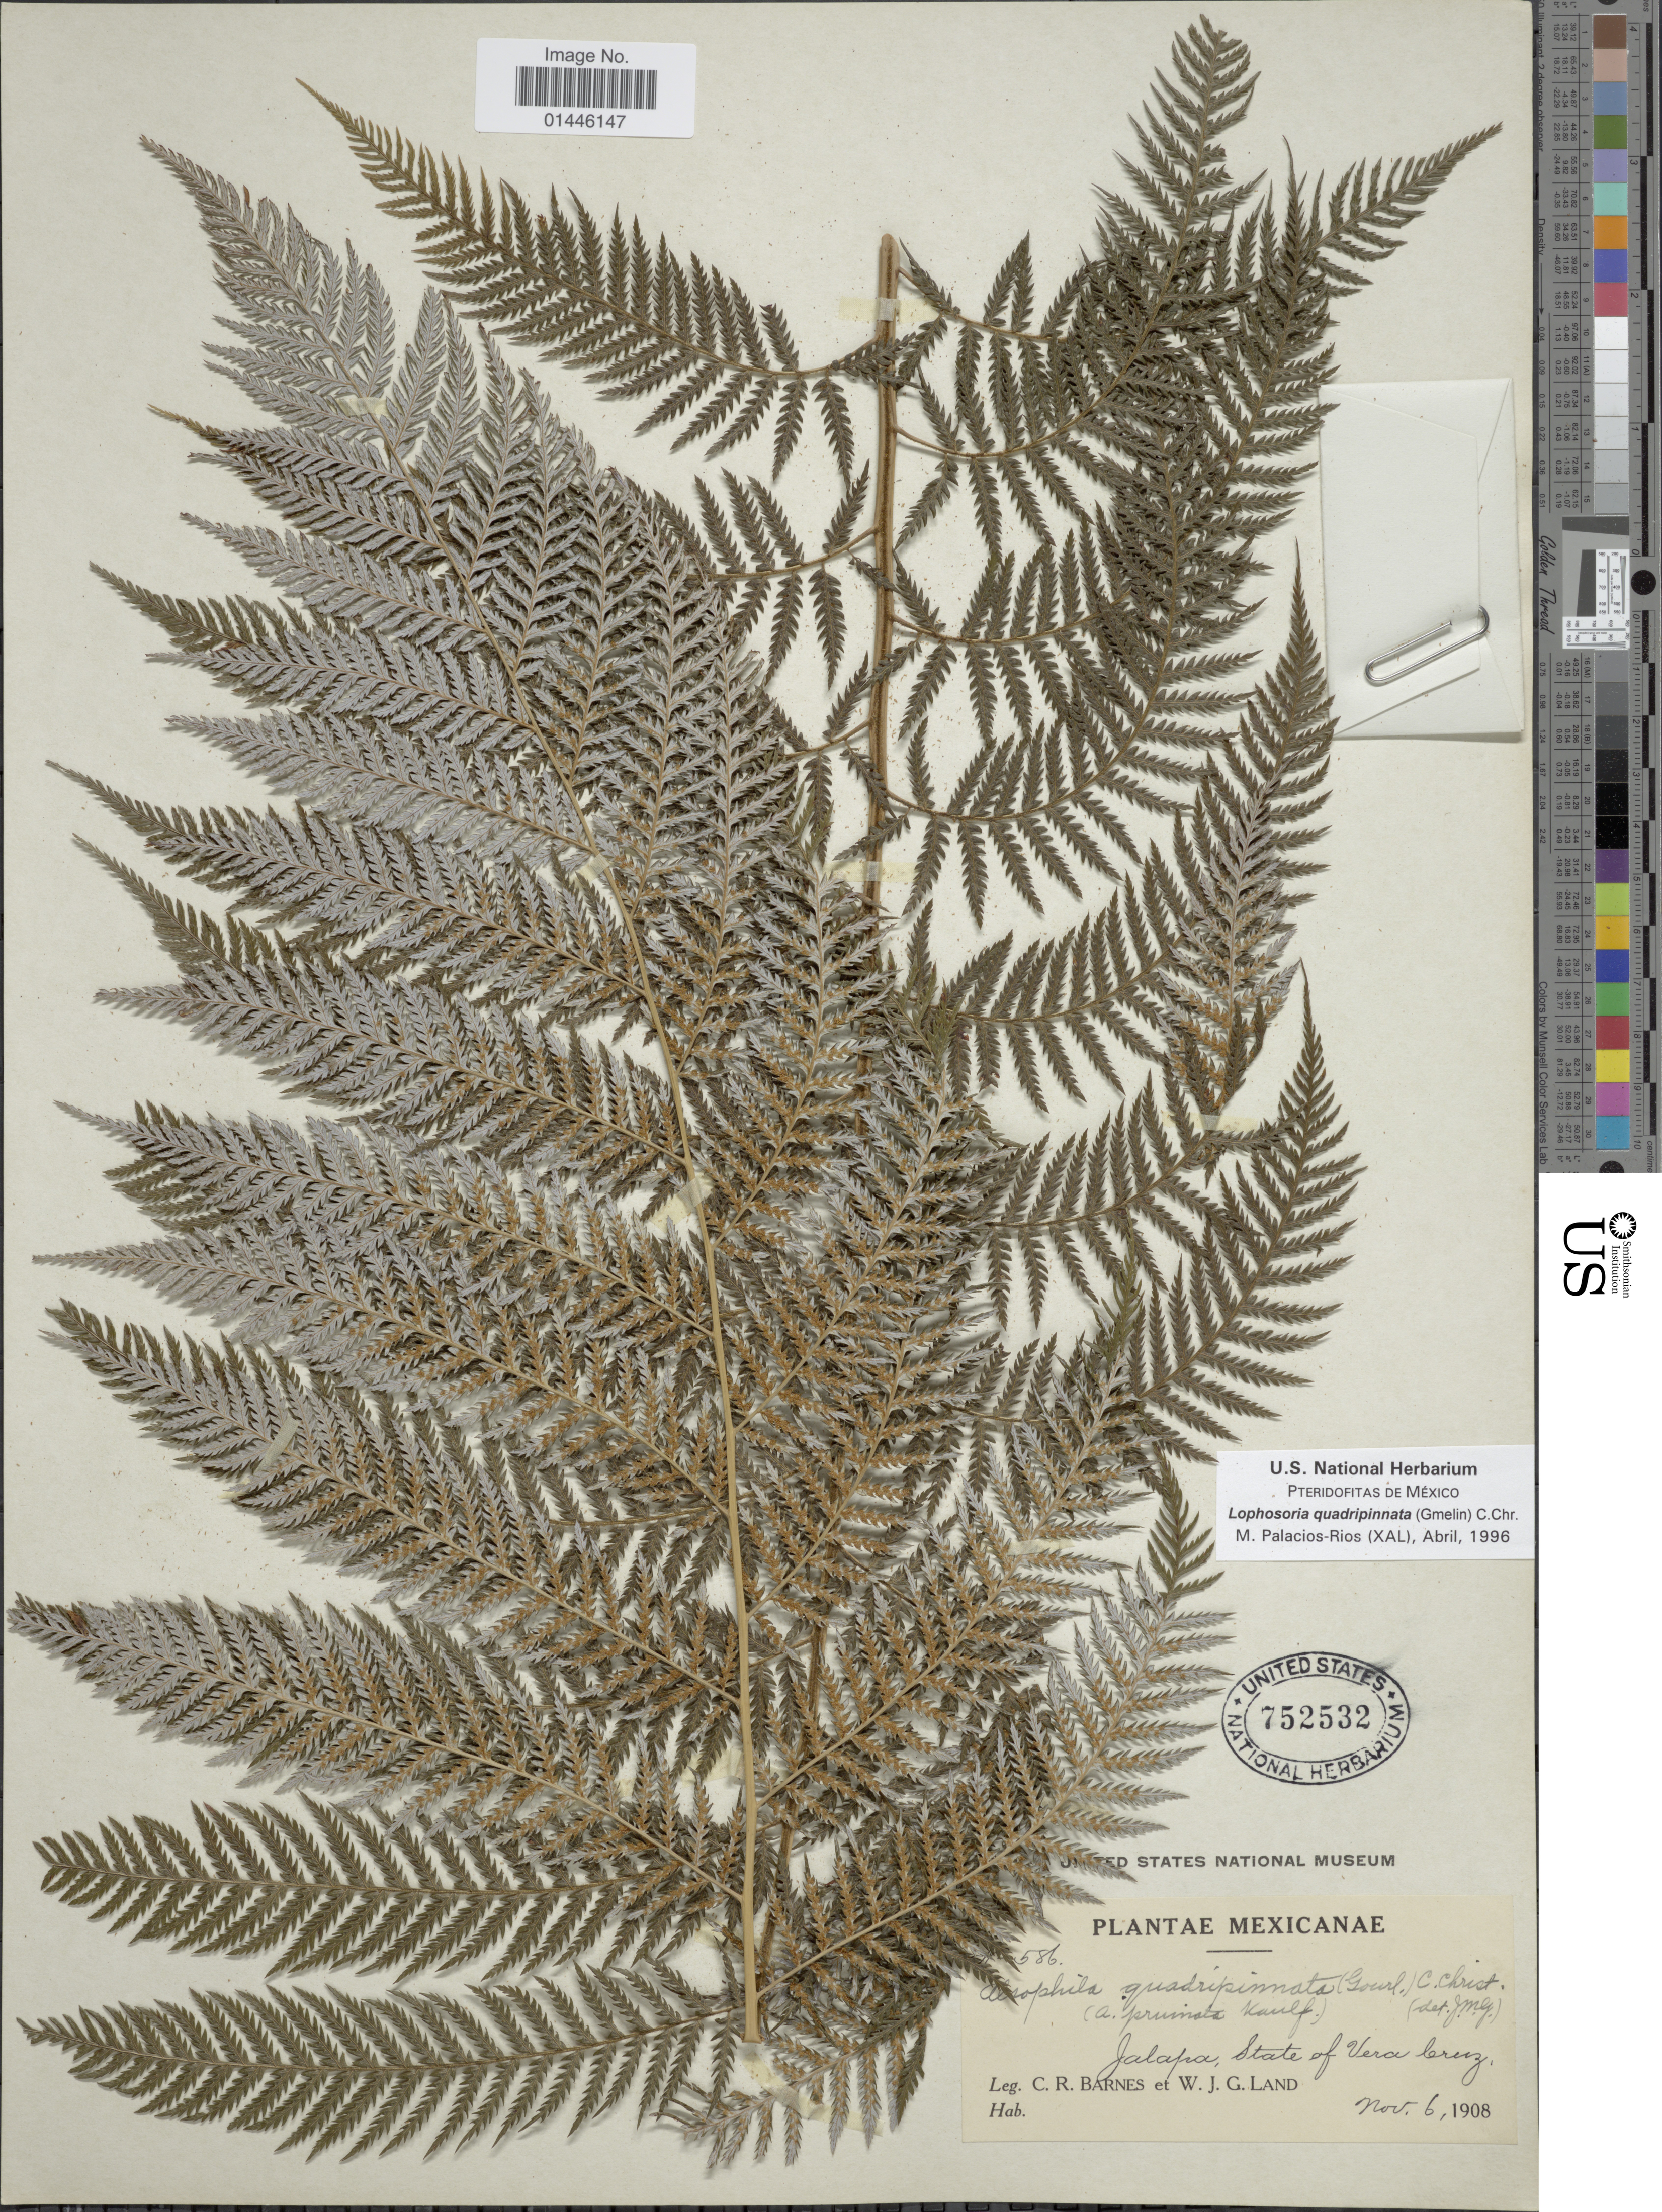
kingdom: Plantae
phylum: Tracheophyta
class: Polypodiopsida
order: Cyatheales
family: Dicksoniaceae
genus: Lophosoria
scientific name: Lophosoria quadripinnata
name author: (J.F. Gmel.) C. Chr.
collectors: C. R. Barnes & W. J. G. Land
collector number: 586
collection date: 1908-11-06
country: Mexico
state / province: Veracruz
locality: Jalapa, State of Vera Cruz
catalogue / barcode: US 752532